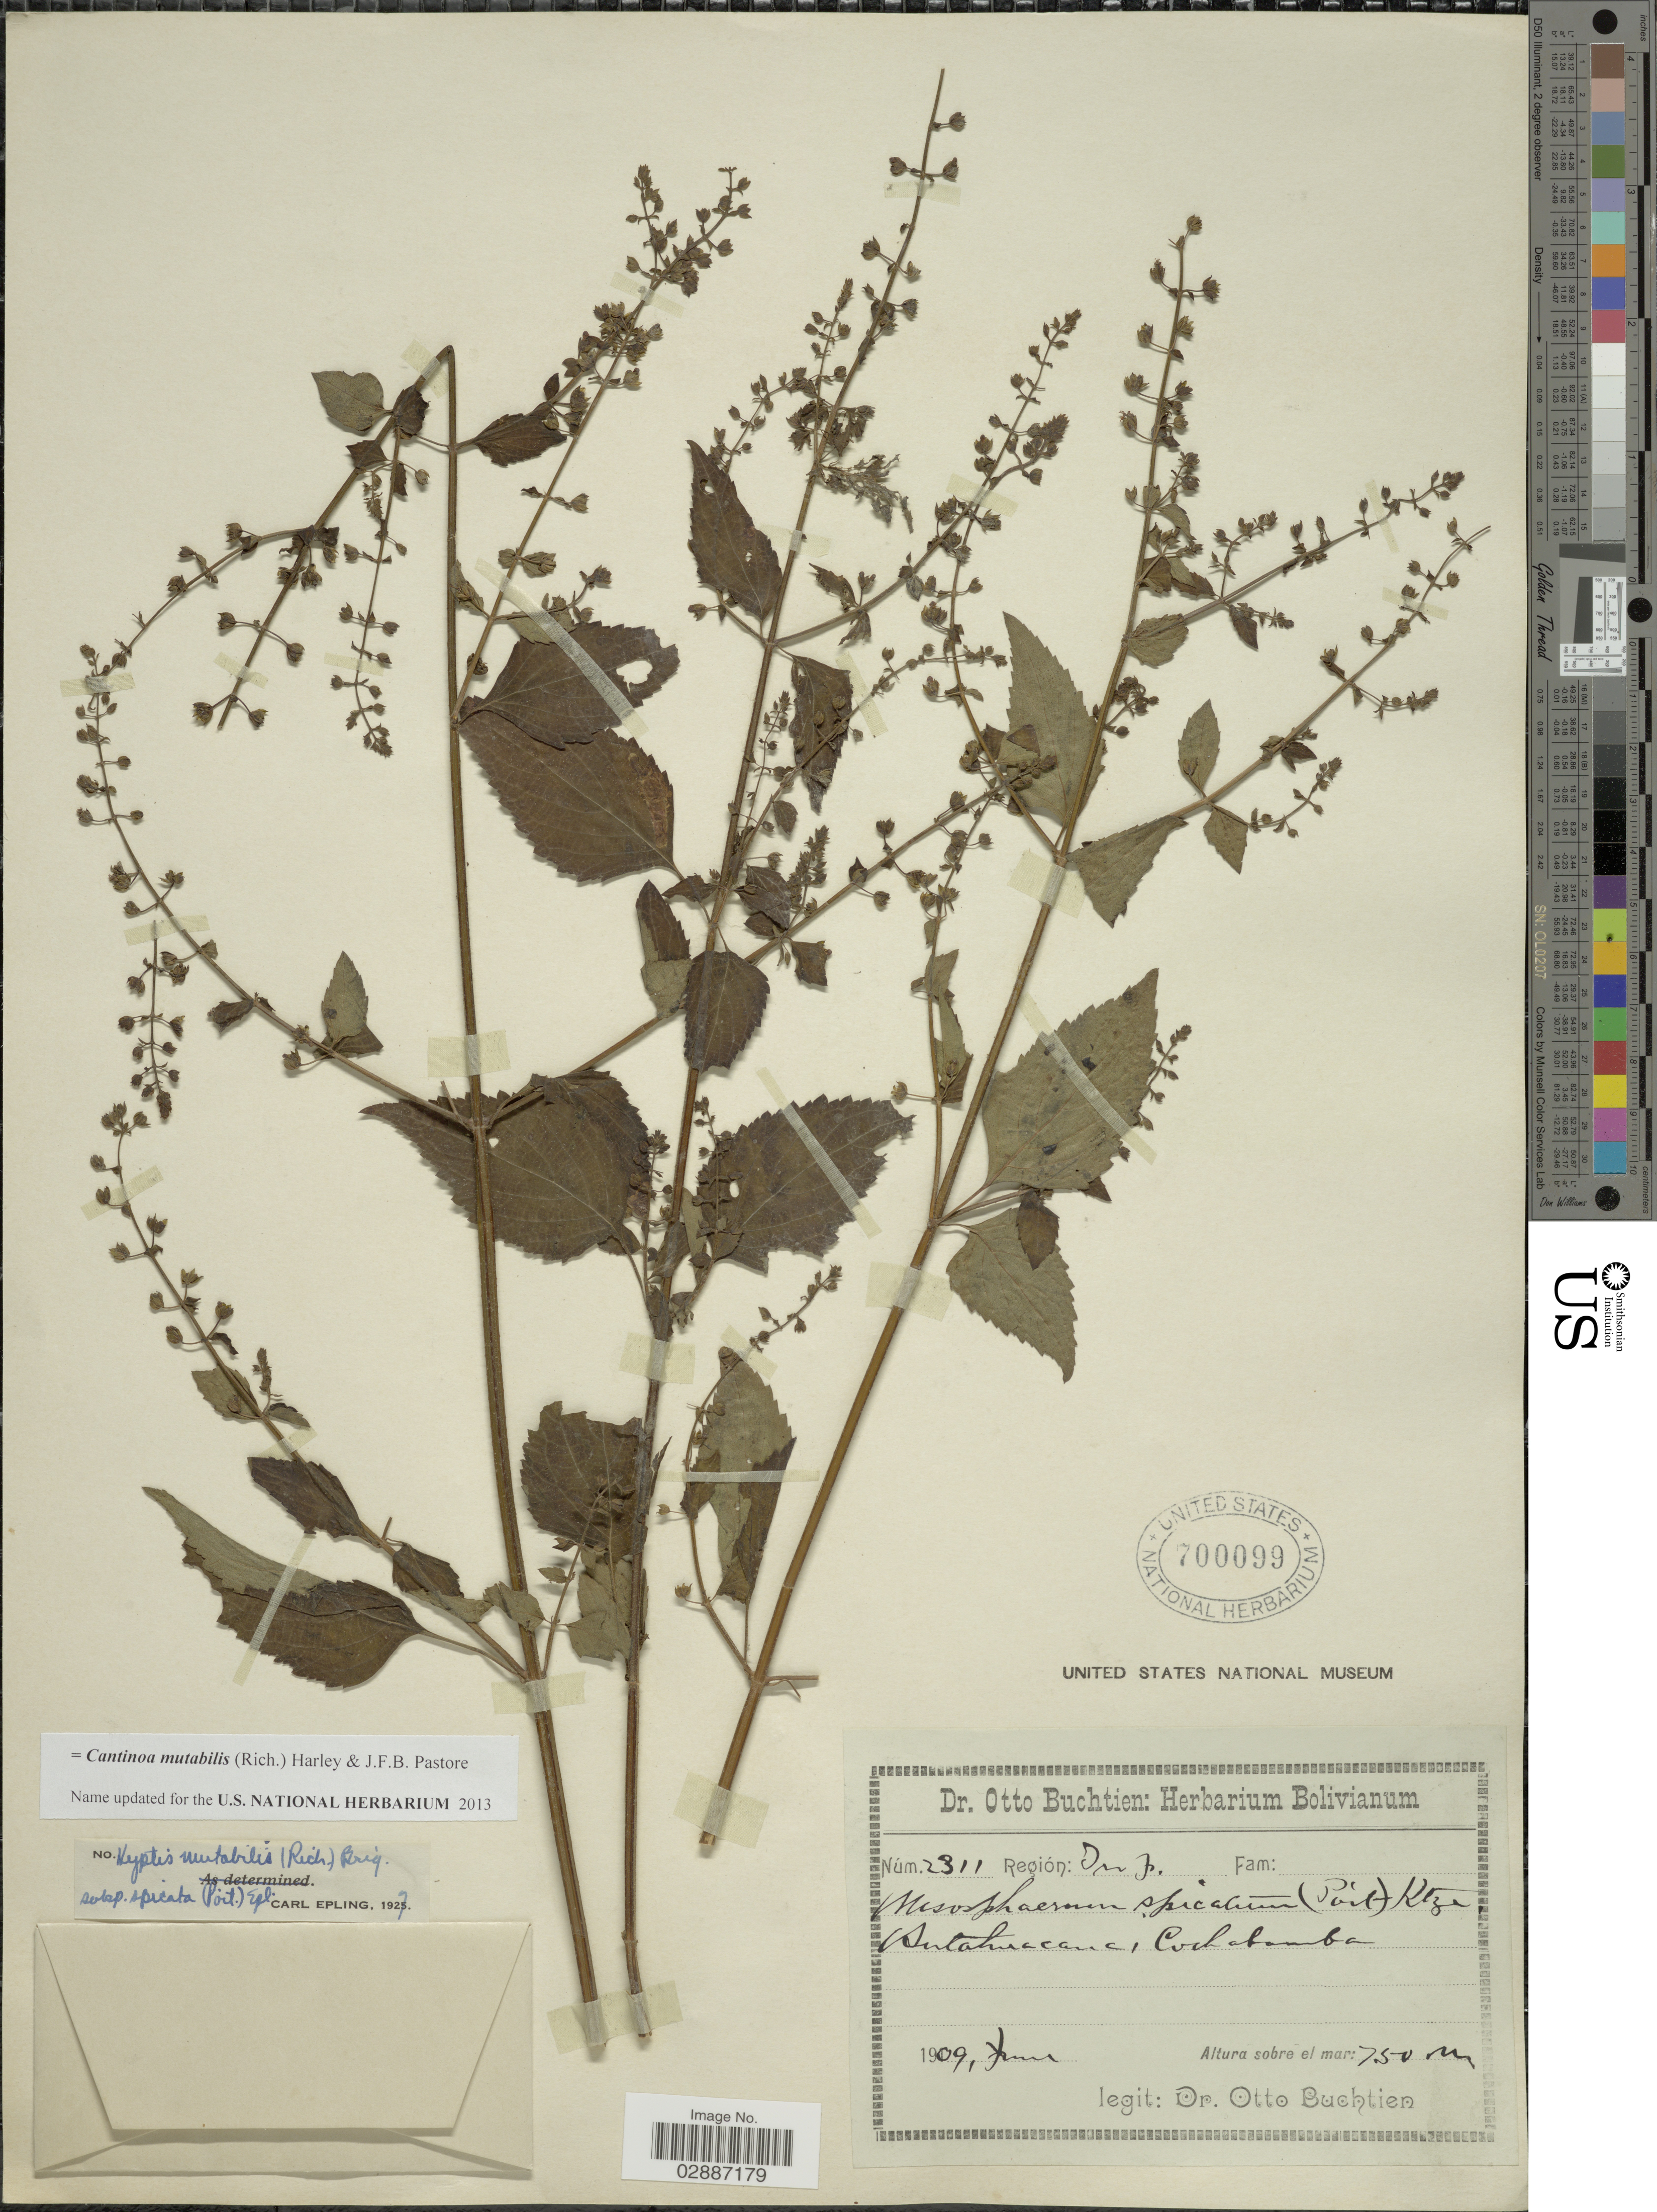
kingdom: Plantae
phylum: Tracheophyta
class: Magnoliopsida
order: Lamiales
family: Lamiaceae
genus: Cantinoa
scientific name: Cantinoa mutabilis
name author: (Epling) Harley & J.F.B. Pastore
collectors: O. Buchtien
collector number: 2311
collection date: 1909-06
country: Bolivia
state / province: Cochabamba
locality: Antahuacana.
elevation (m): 750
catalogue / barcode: US 700099